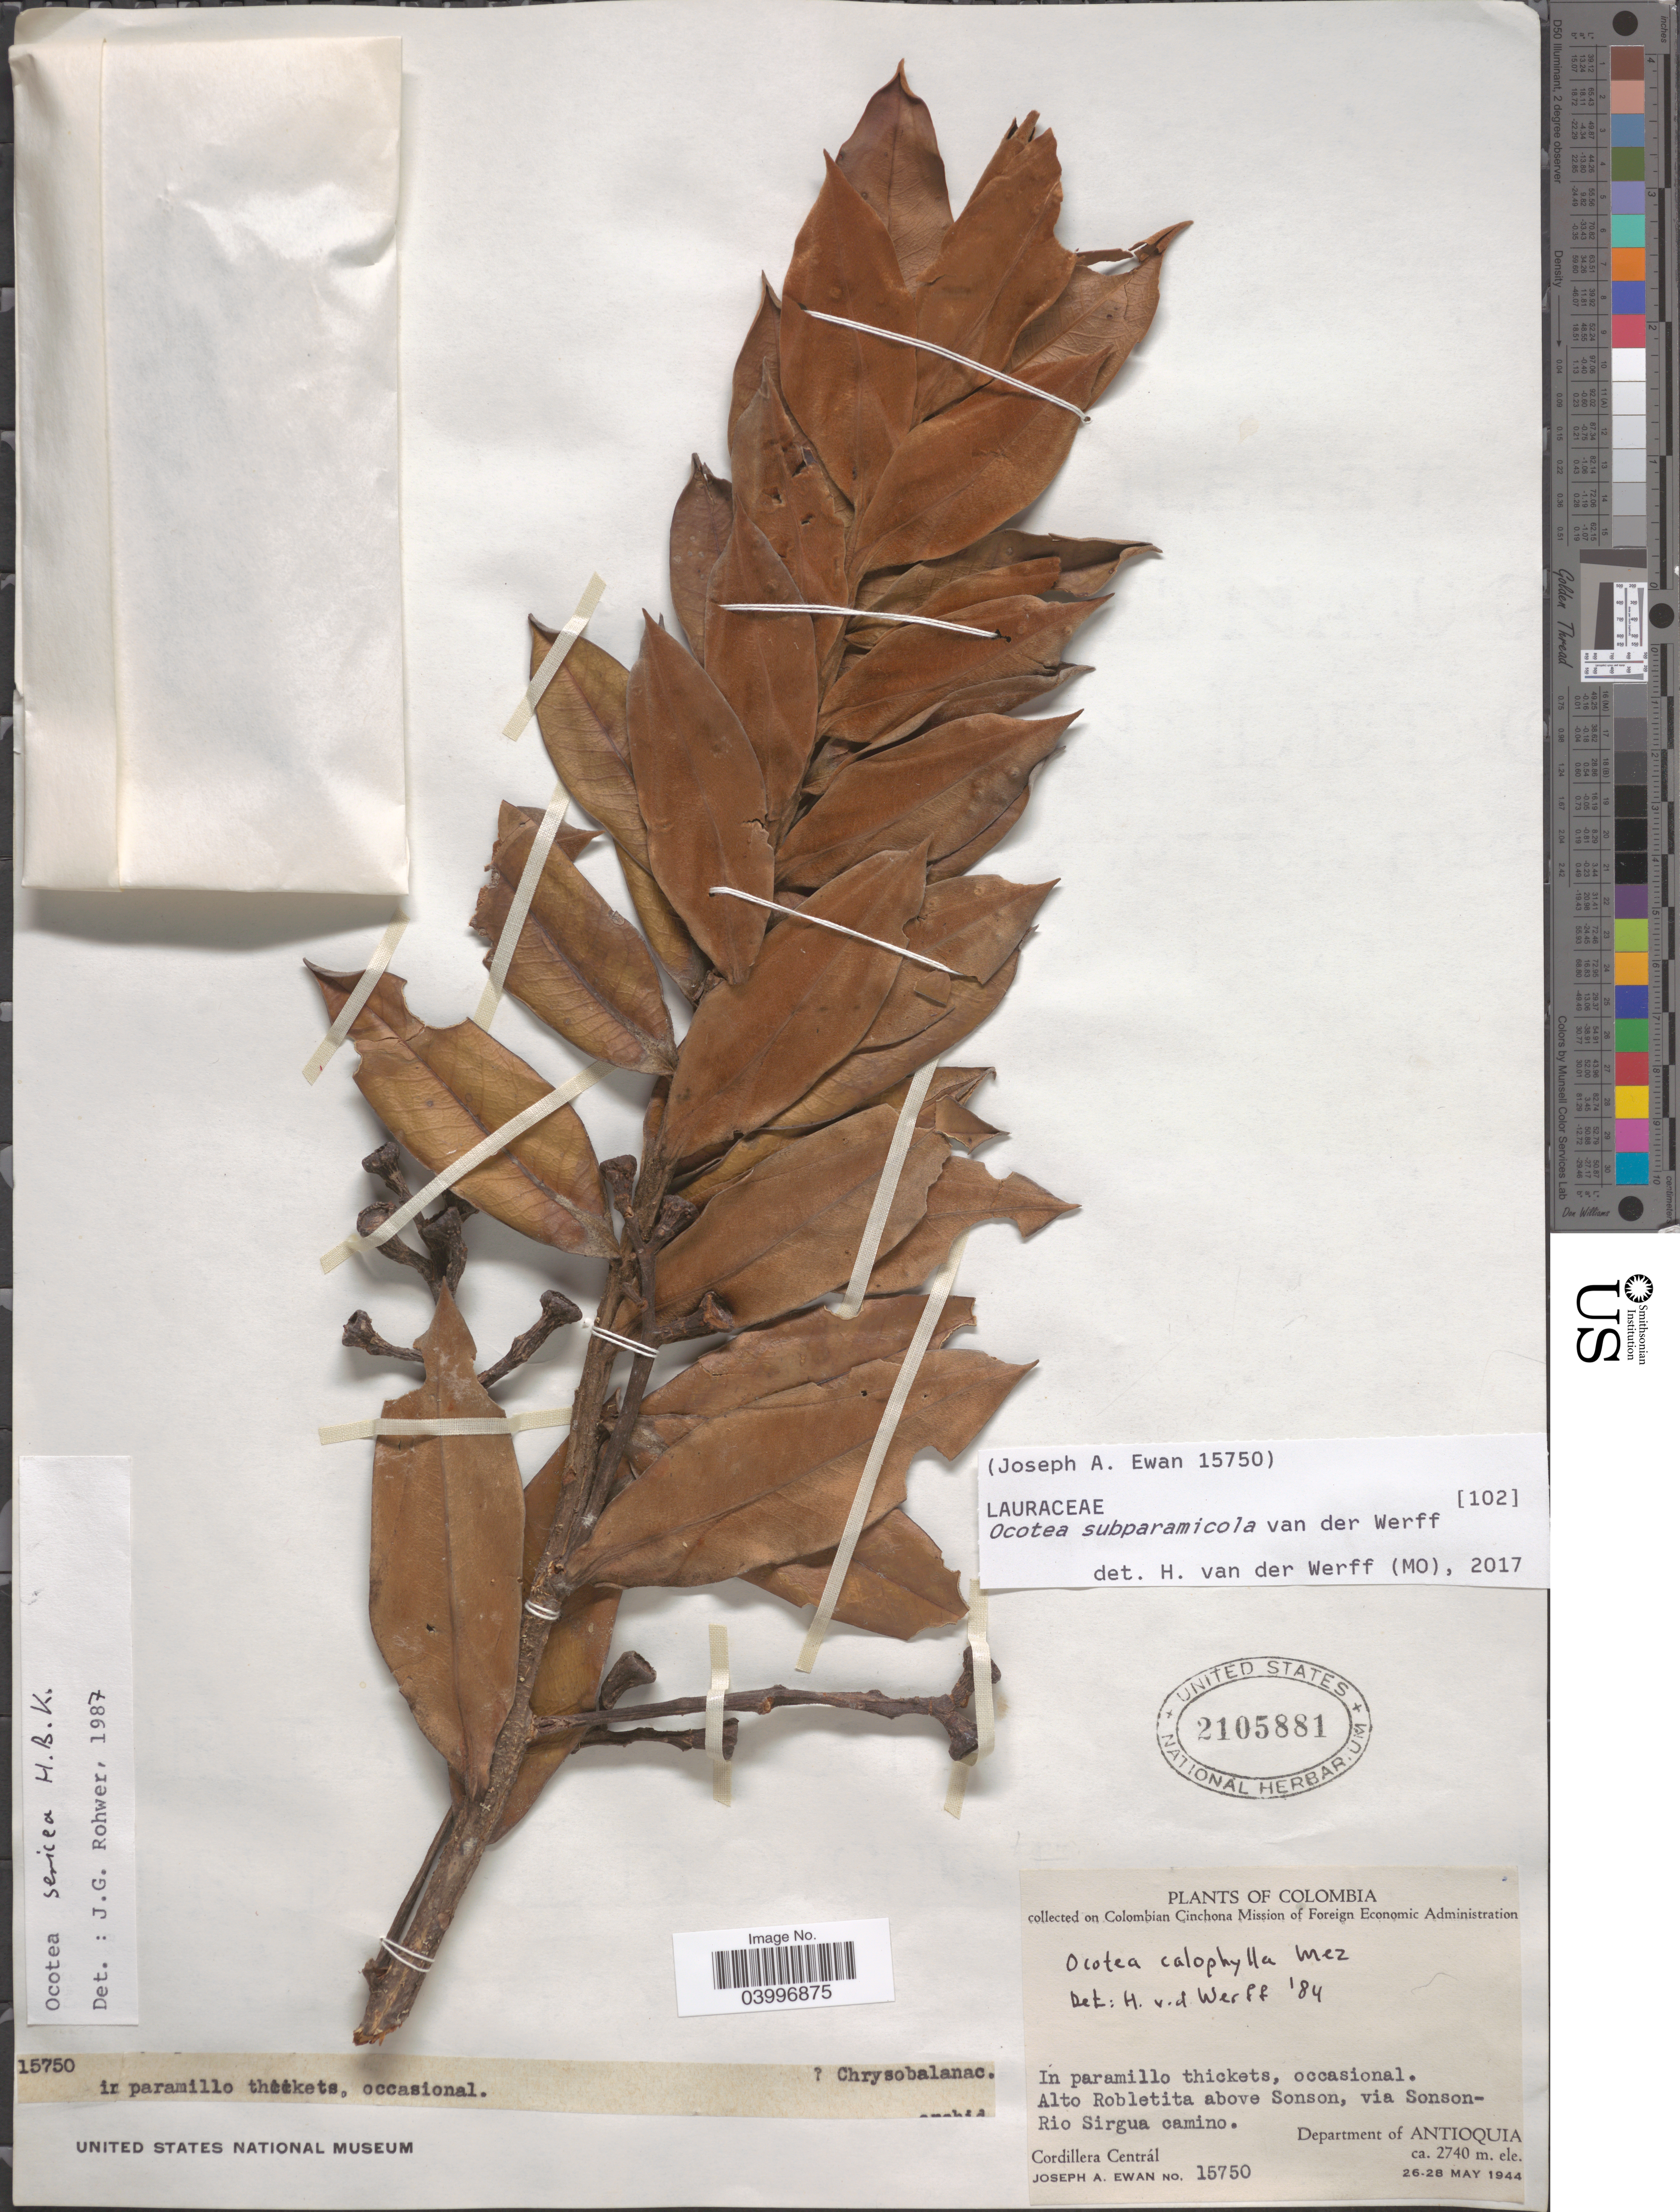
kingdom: Plantae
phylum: Tracheophyta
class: Magnoliopsida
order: Laurales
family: Lauraceae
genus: Ocotea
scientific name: Ocotea subparamicola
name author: van der Werff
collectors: J. A. Ewan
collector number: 15750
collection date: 1944-05-26/1944-05-28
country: Colombia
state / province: Antioquia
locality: Alto Robletita above Sonson, via Sonson-Rio Sirgua camino. Cordillera Centrál. Department of Antioquia.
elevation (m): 2740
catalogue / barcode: US 2105881